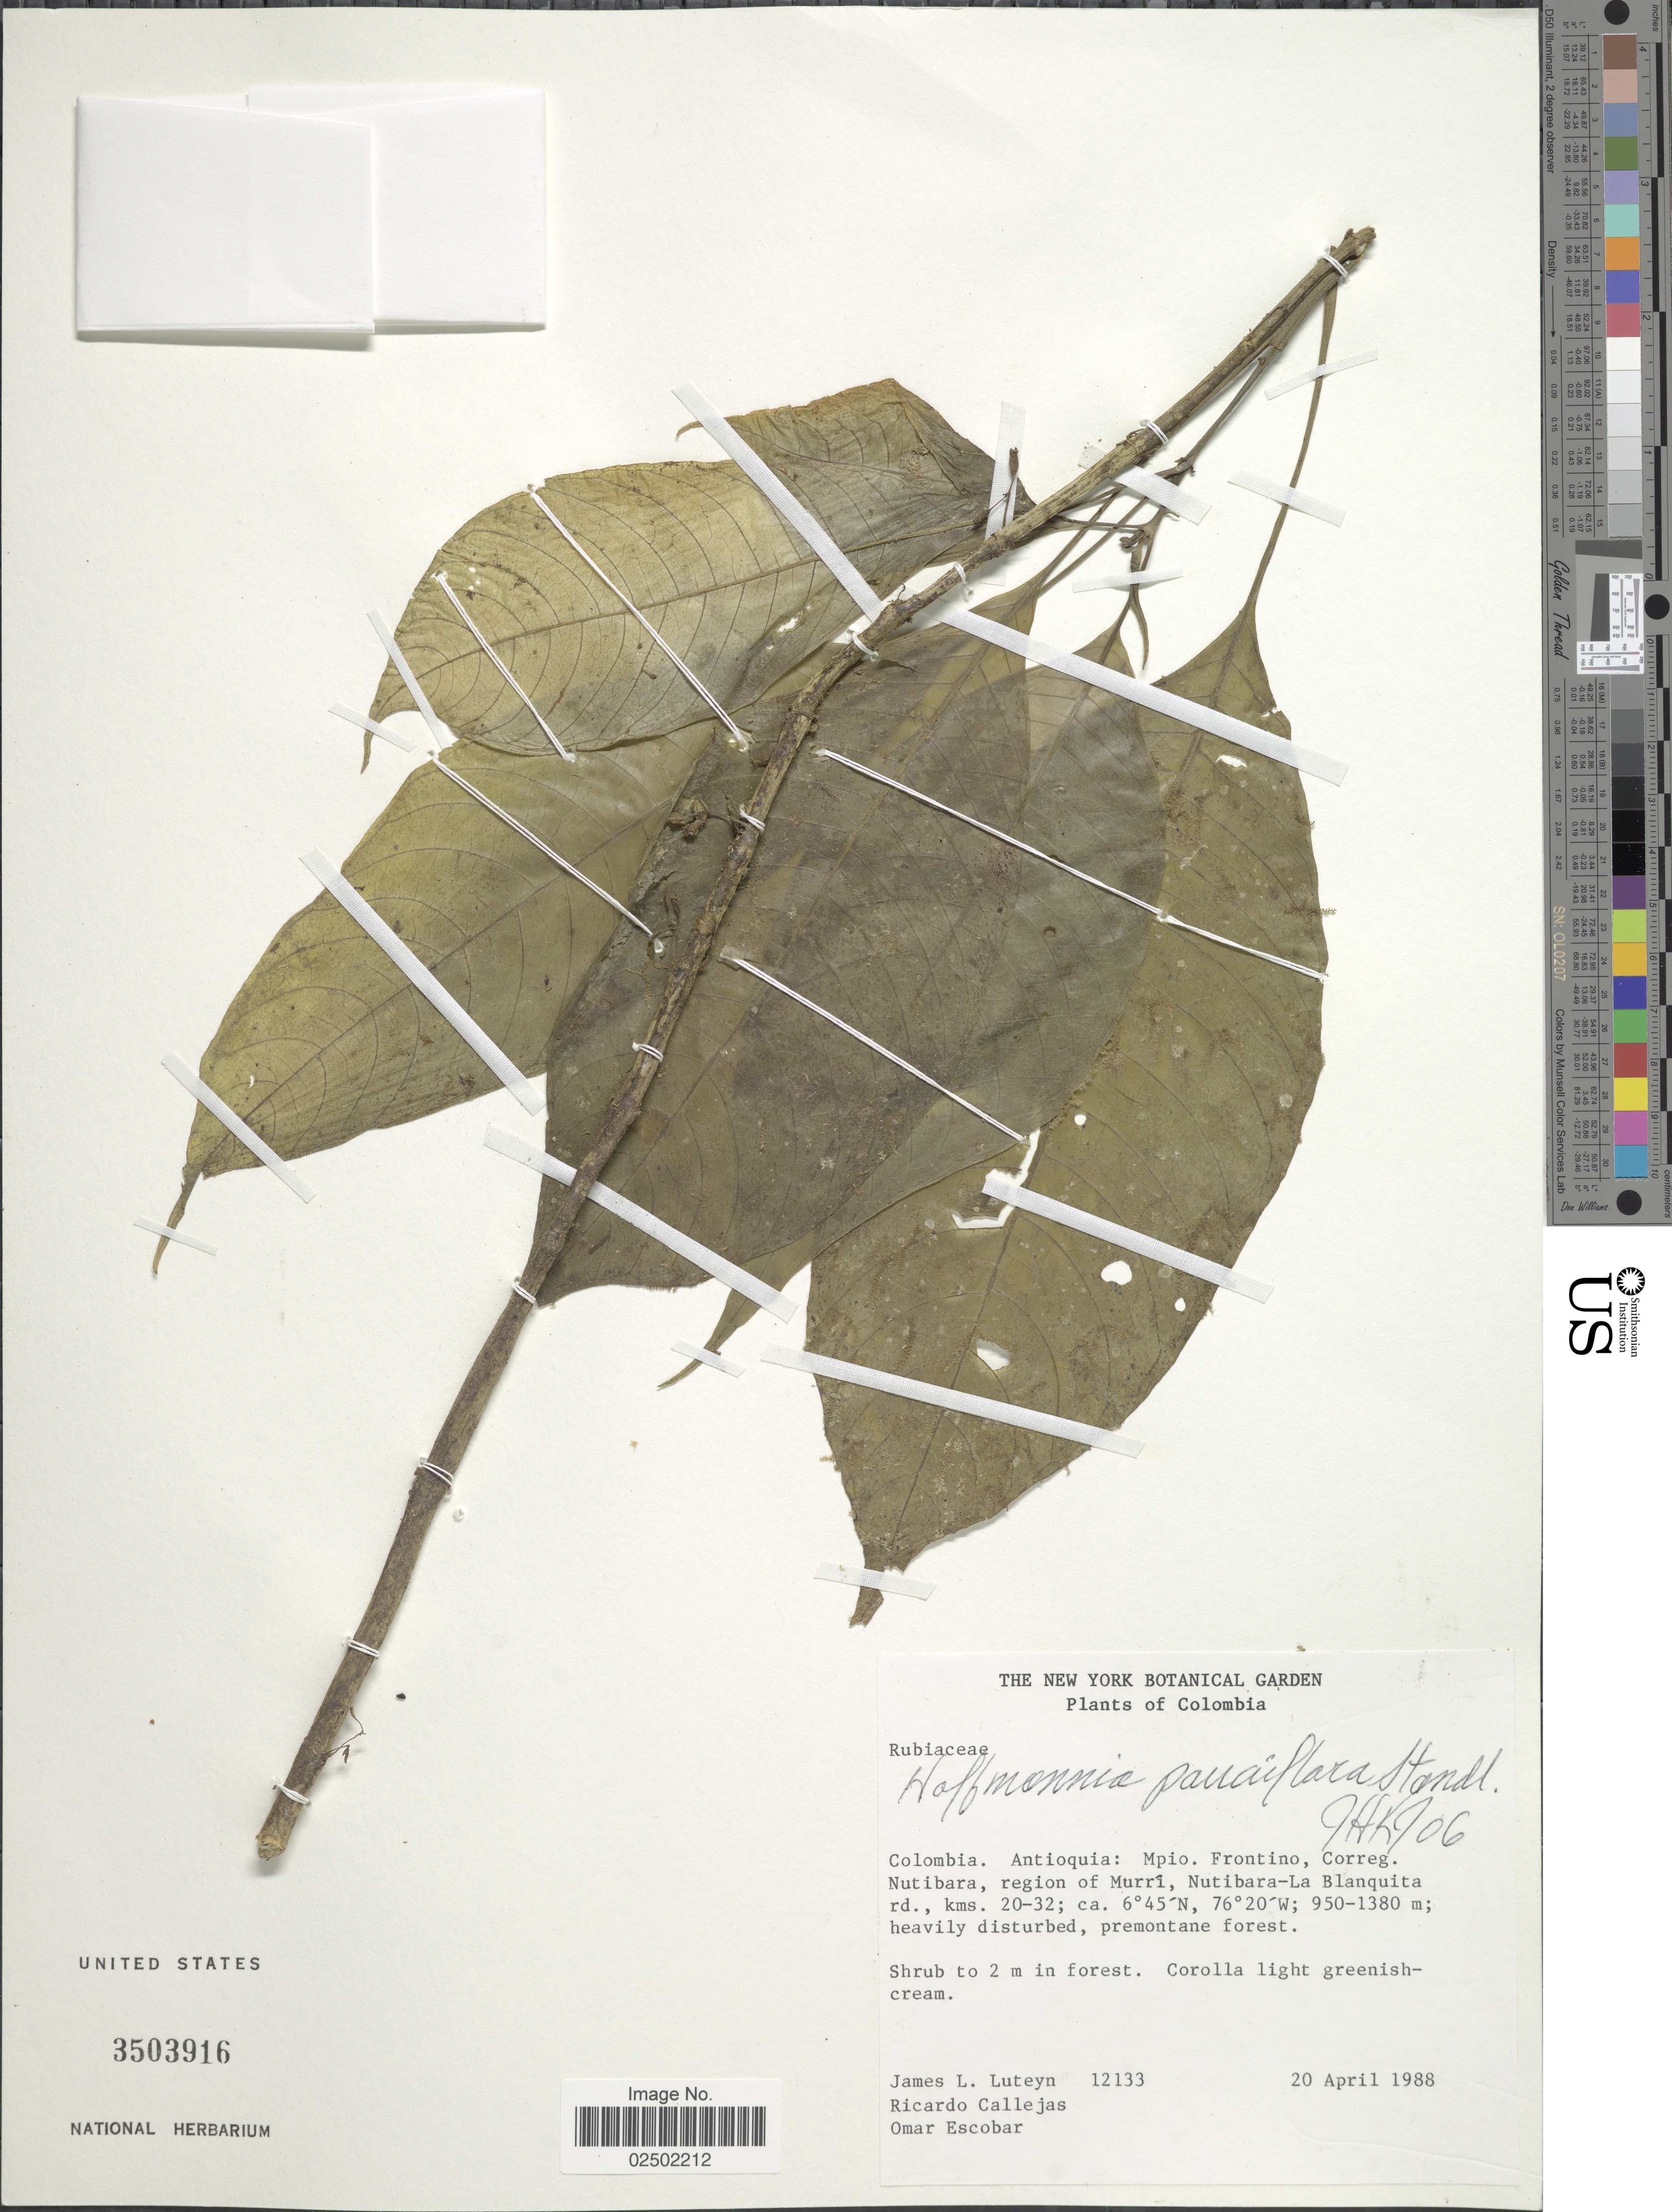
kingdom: Plantae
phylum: Tracheophyta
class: Magnoliopsida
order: Gentianales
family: Rubiaceae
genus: Hoffmannia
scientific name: Hoffmannia pauciflora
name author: Standl.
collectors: J. L. Luteyn, R. Callejas & O. D. Escobar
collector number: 12133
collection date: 1988-04-20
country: Colombia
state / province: Antioquia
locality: Colombia, Antioquia: Mpio. Frontino, Correg. Nutibara, region of Murri, Nutibara-La Blanquita rd., kms. 20-32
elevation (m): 950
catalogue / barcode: US 3503916